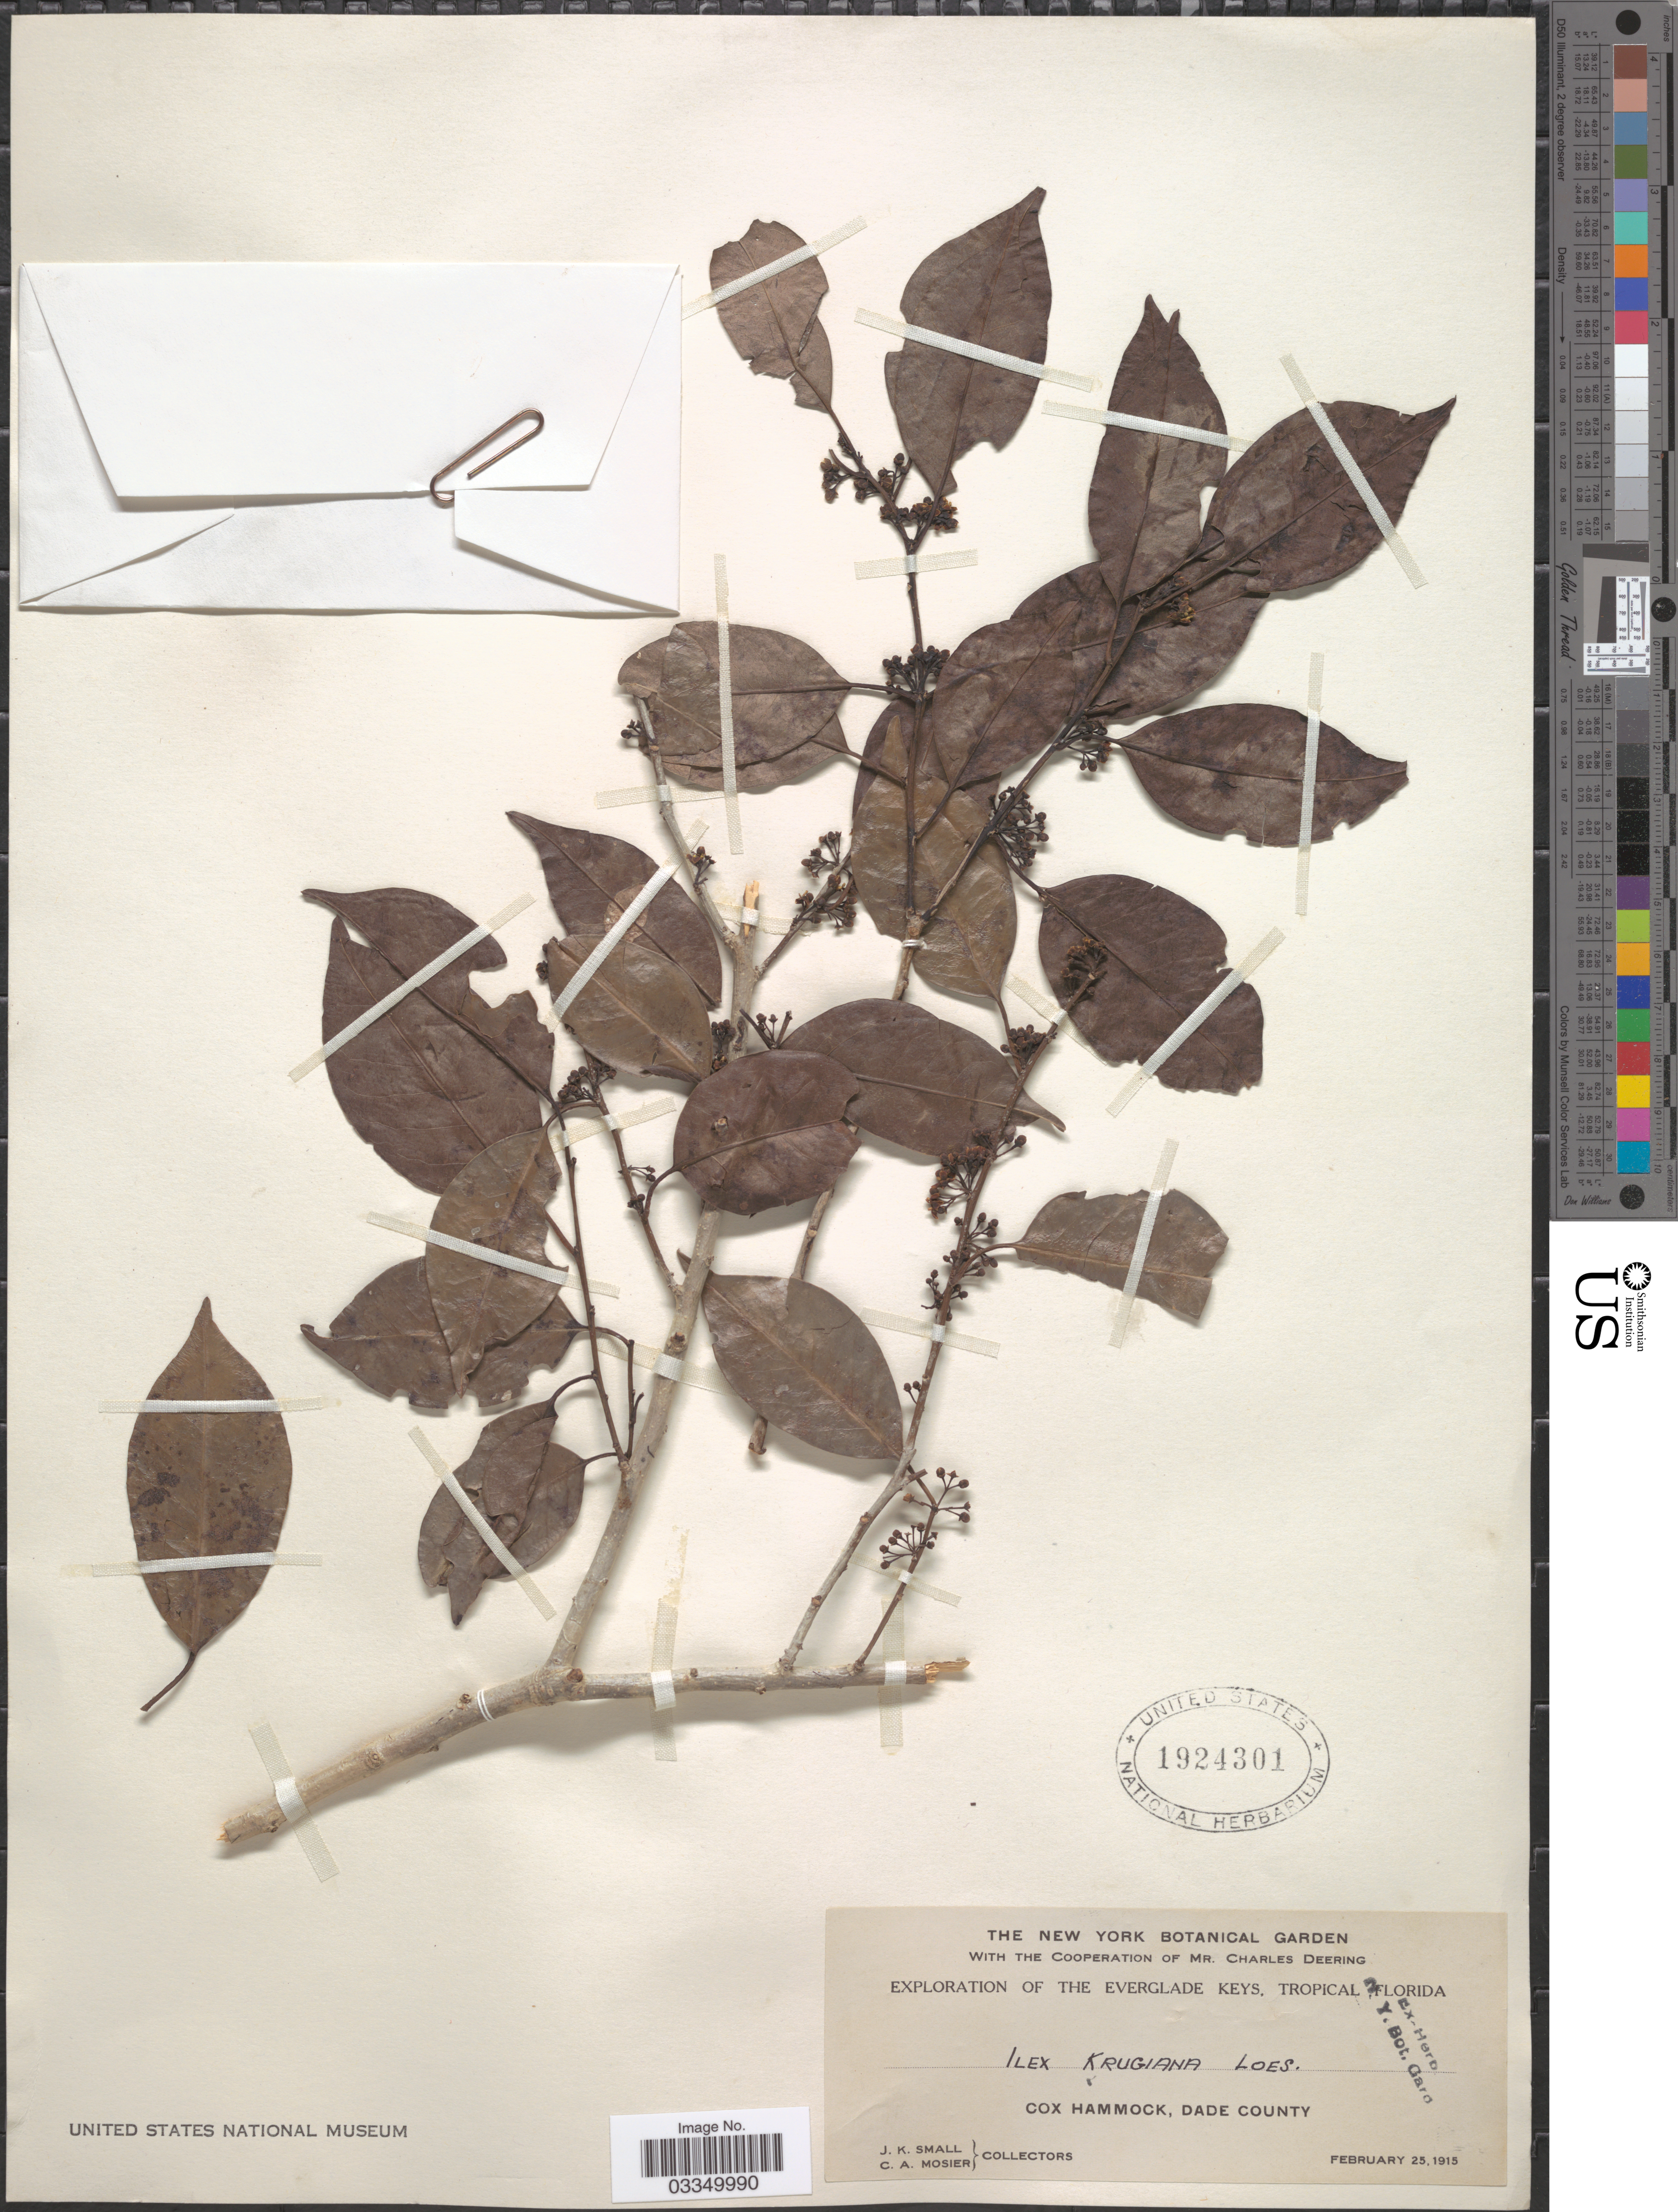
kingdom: Plantae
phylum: Tracheophyta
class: Magnoliopsida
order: Aquifoliales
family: Aquifoliaceae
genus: Ilex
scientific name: Ilex krugiana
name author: Loes.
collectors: J. K. Small & C. A. Mosier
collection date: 1915-02-25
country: United States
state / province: Florida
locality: The Everglade Keys, Tropical Florida. Cox Hammock, Dade County.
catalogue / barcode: US 1924301